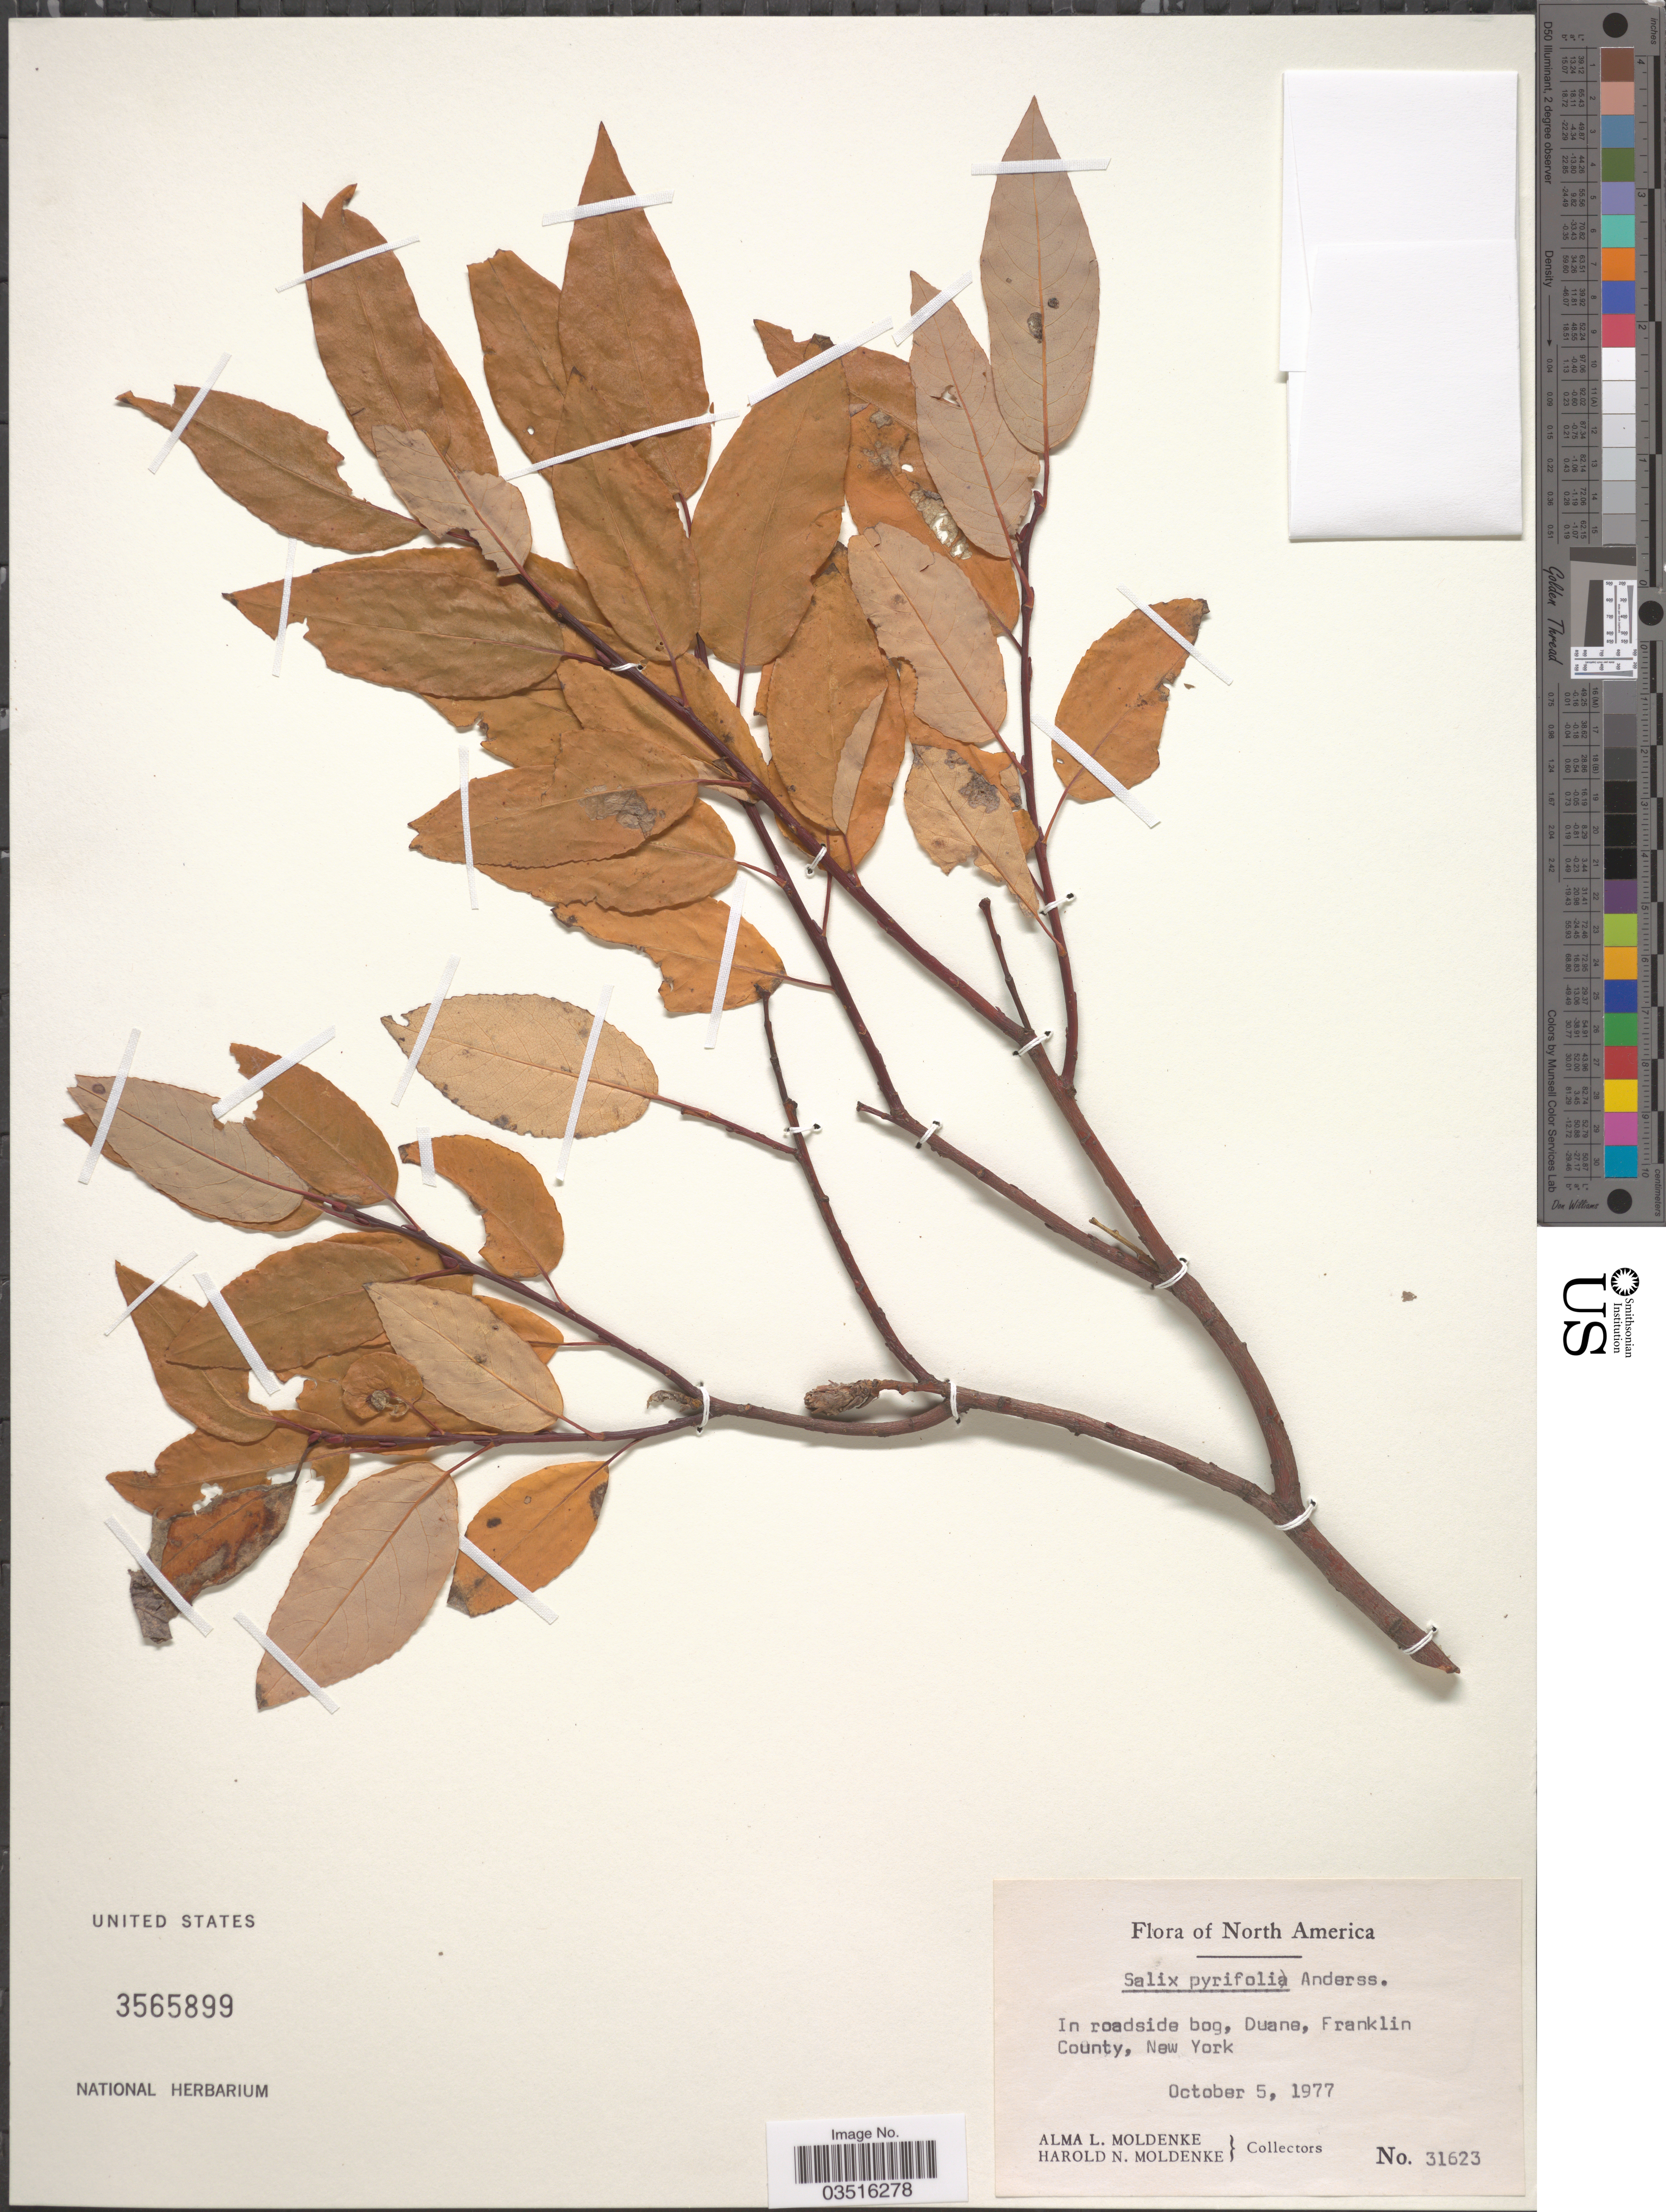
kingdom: Plantae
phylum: Tracheophyta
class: Magnoliopsida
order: Malpighiales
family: Salicaceae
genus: Salix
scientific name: Salix pyrifolia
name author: Ledeb.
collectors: A. L. Moldenke & H. N. Moldenke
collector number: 31623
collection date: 1977-10-05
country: United States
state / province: New York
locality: In roadside bog, Duane, Franklin County.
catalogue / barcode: US 3565899